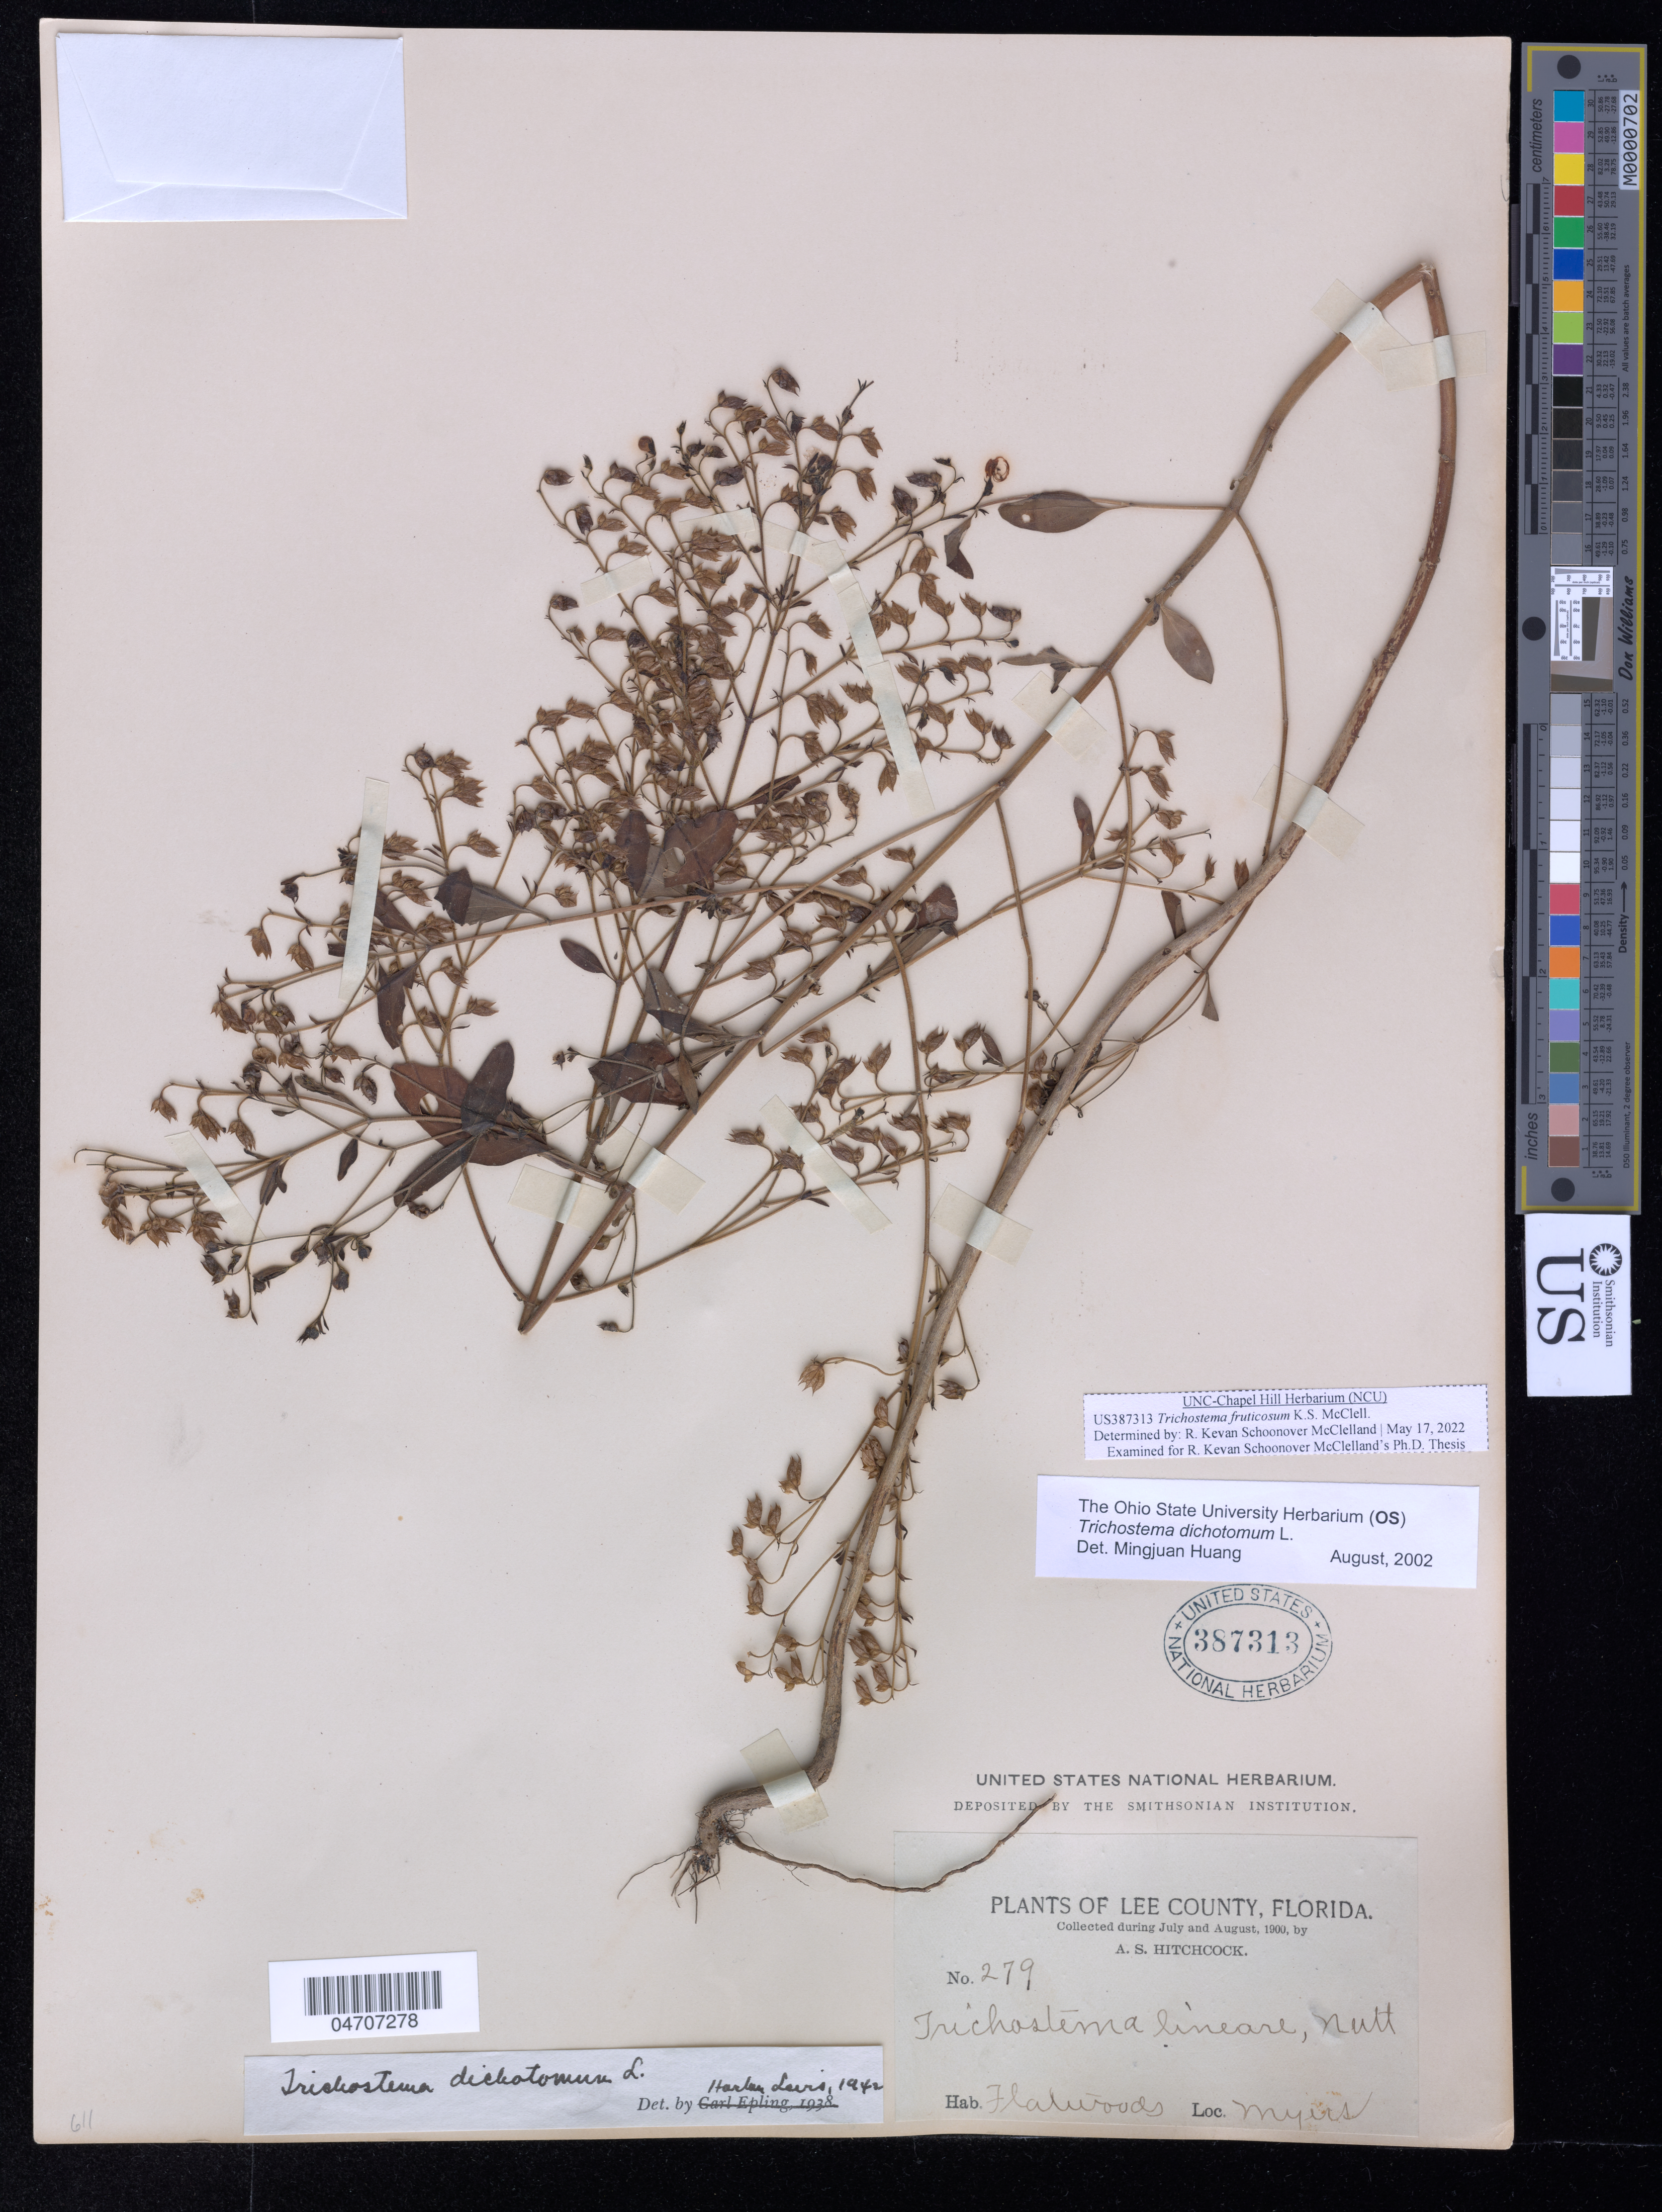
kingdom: Plantae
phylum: Tracheophyta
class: Magnoliopsida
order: Lamiales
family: Lamiaceae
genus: Trichostema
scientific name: Trichostema fruticosum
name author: K. S. McClell.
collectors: A. Hitchcock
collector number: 279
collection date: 1900-07/1900-08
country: United States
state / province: Florida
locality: Lee County. Myers.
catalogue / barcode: US 387313